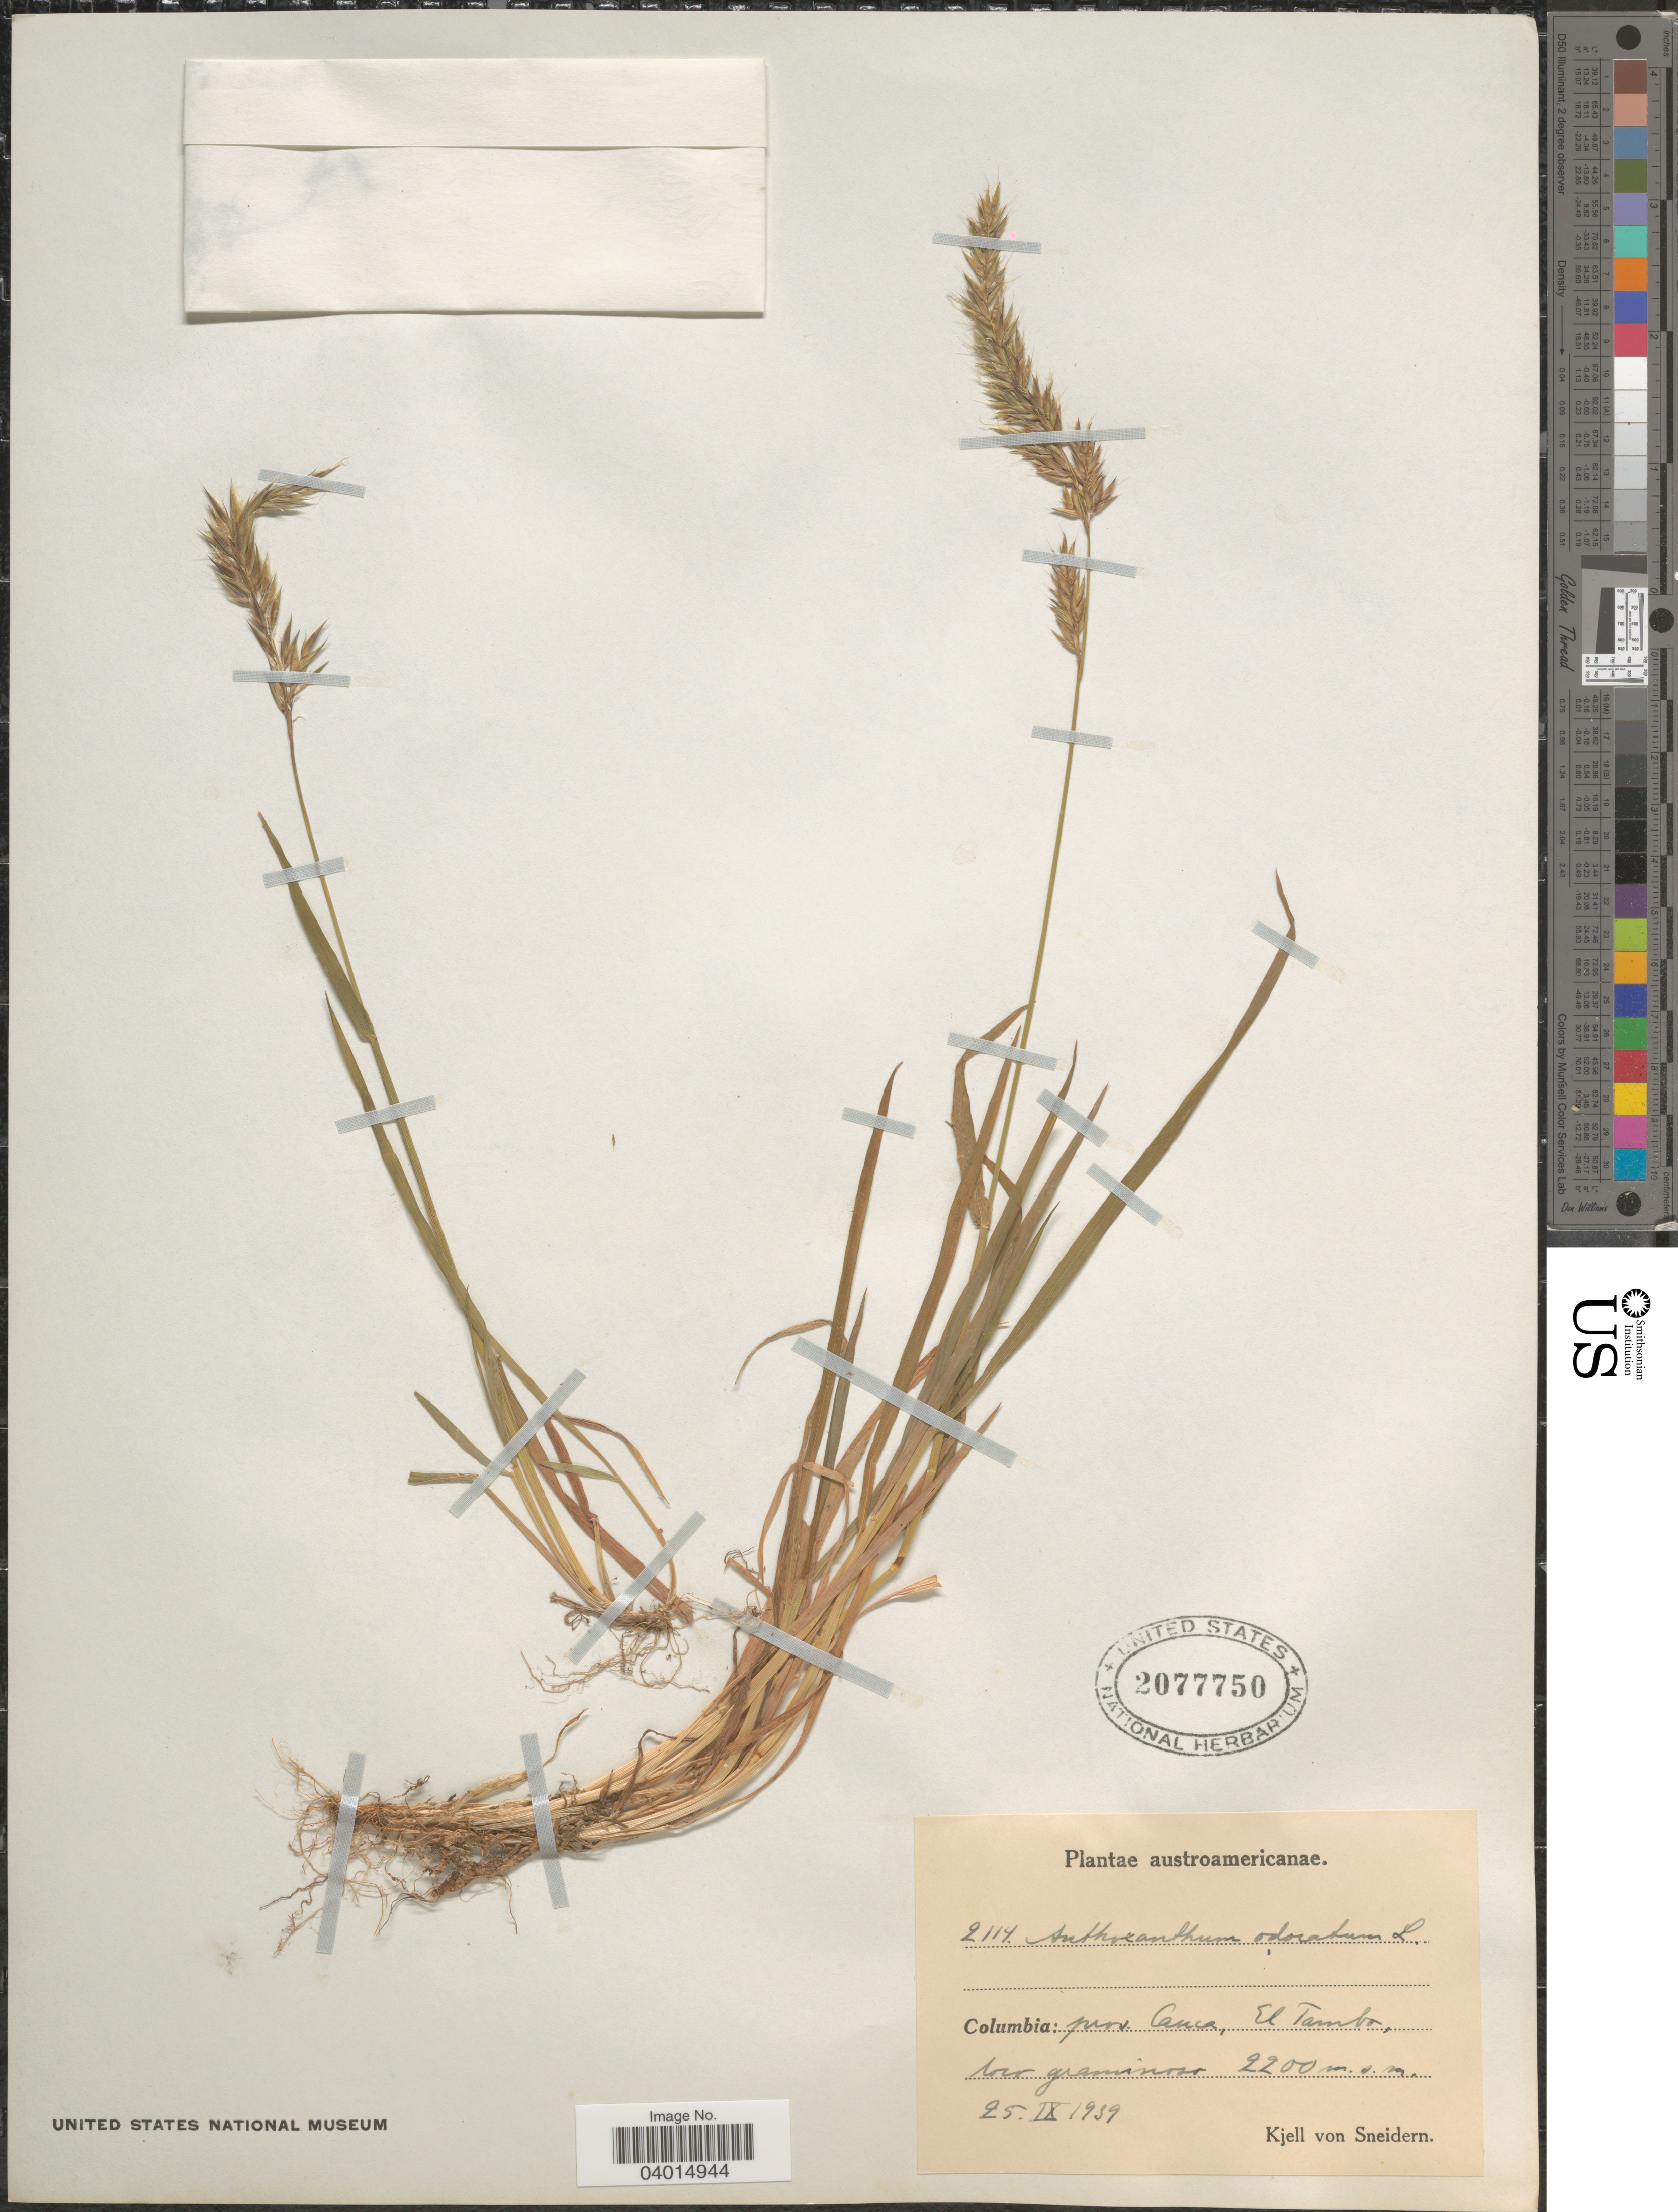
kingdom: Plantae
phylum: Tracheophyta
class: Liliopsida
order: Poales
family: Poaceae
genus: Anthoxanthum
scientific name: Anthoxanthum odoratum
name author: L.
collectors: K. von Sneidern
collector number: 2114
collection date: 1939-09-25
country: Colombia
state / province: Cauca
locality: Austroamericanae. El Tambo, loco graminoso.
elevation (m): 2200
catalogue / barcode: US 2077750